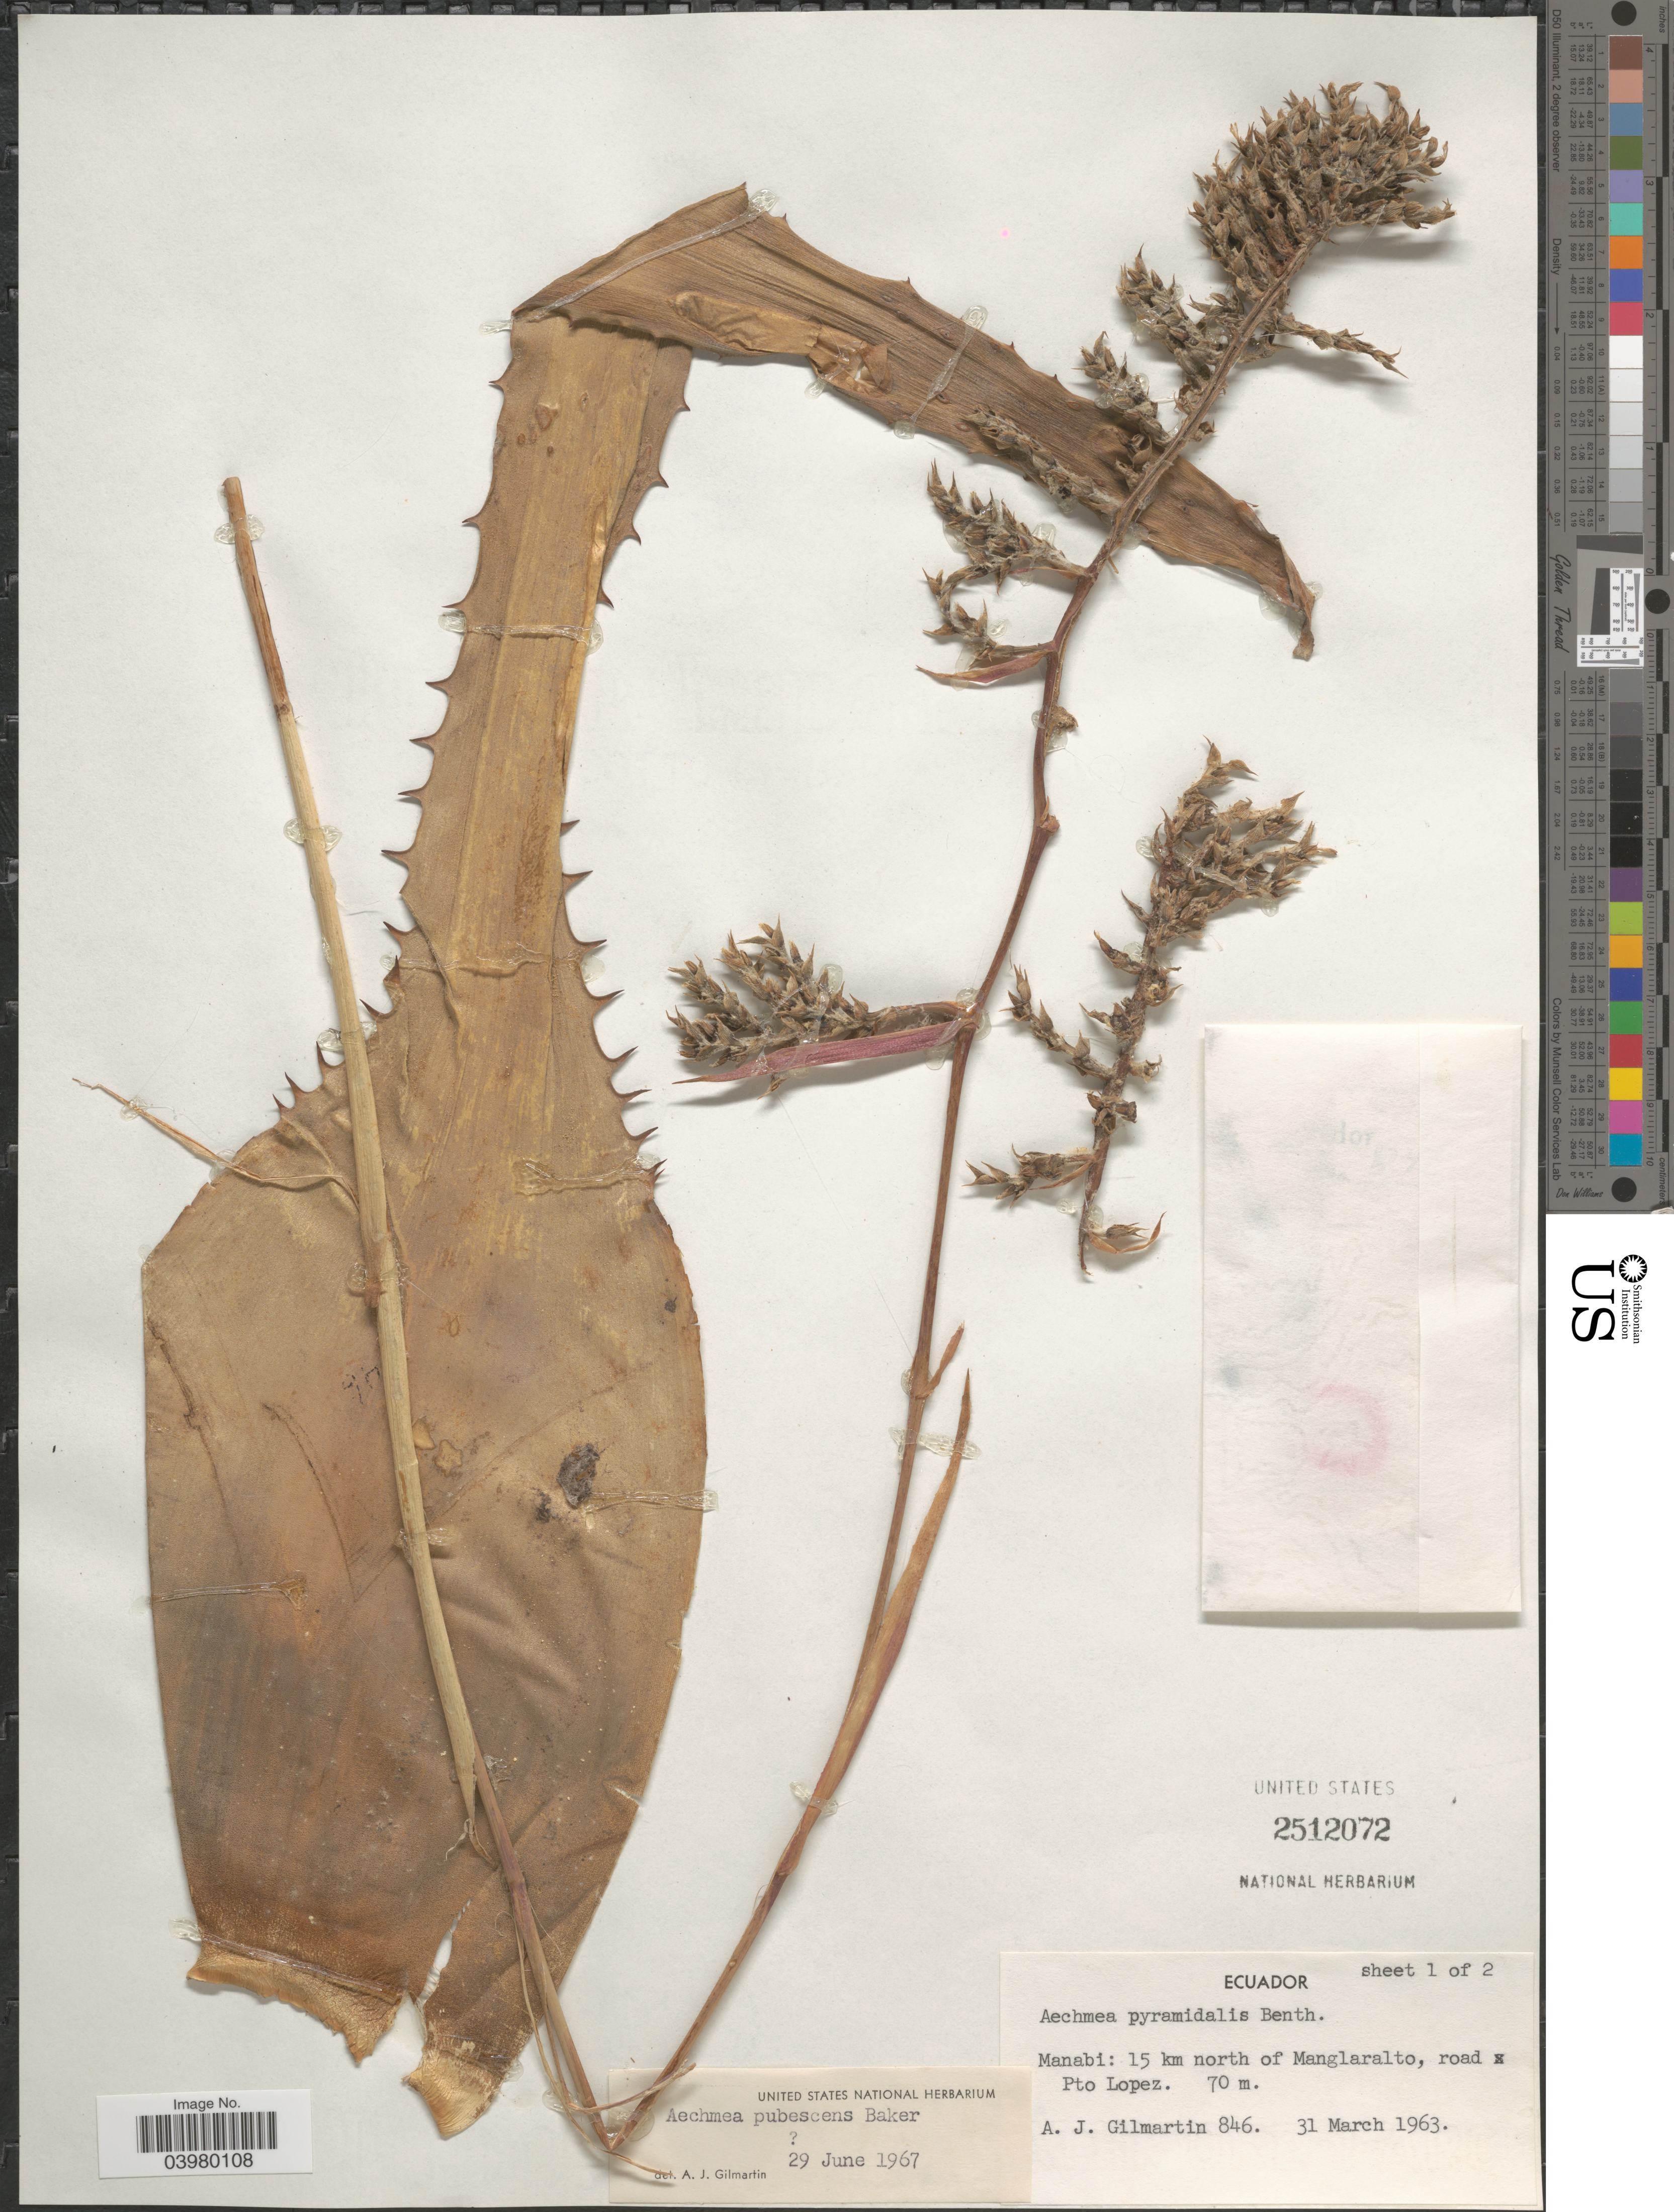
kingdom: Plantae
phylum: Tracheophyta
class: Liliopsida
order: Poales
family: Bromeliaceae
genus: Aechmea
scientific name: Aechmea pyramidalis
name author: Benth.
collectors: A. J. Gilmartin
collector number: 846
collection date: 1963-03-31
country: Ecuador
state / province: Manabí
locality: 15 km north of Manglaralto, road Pto Lopez.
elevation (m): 70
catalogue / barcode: US 2512072